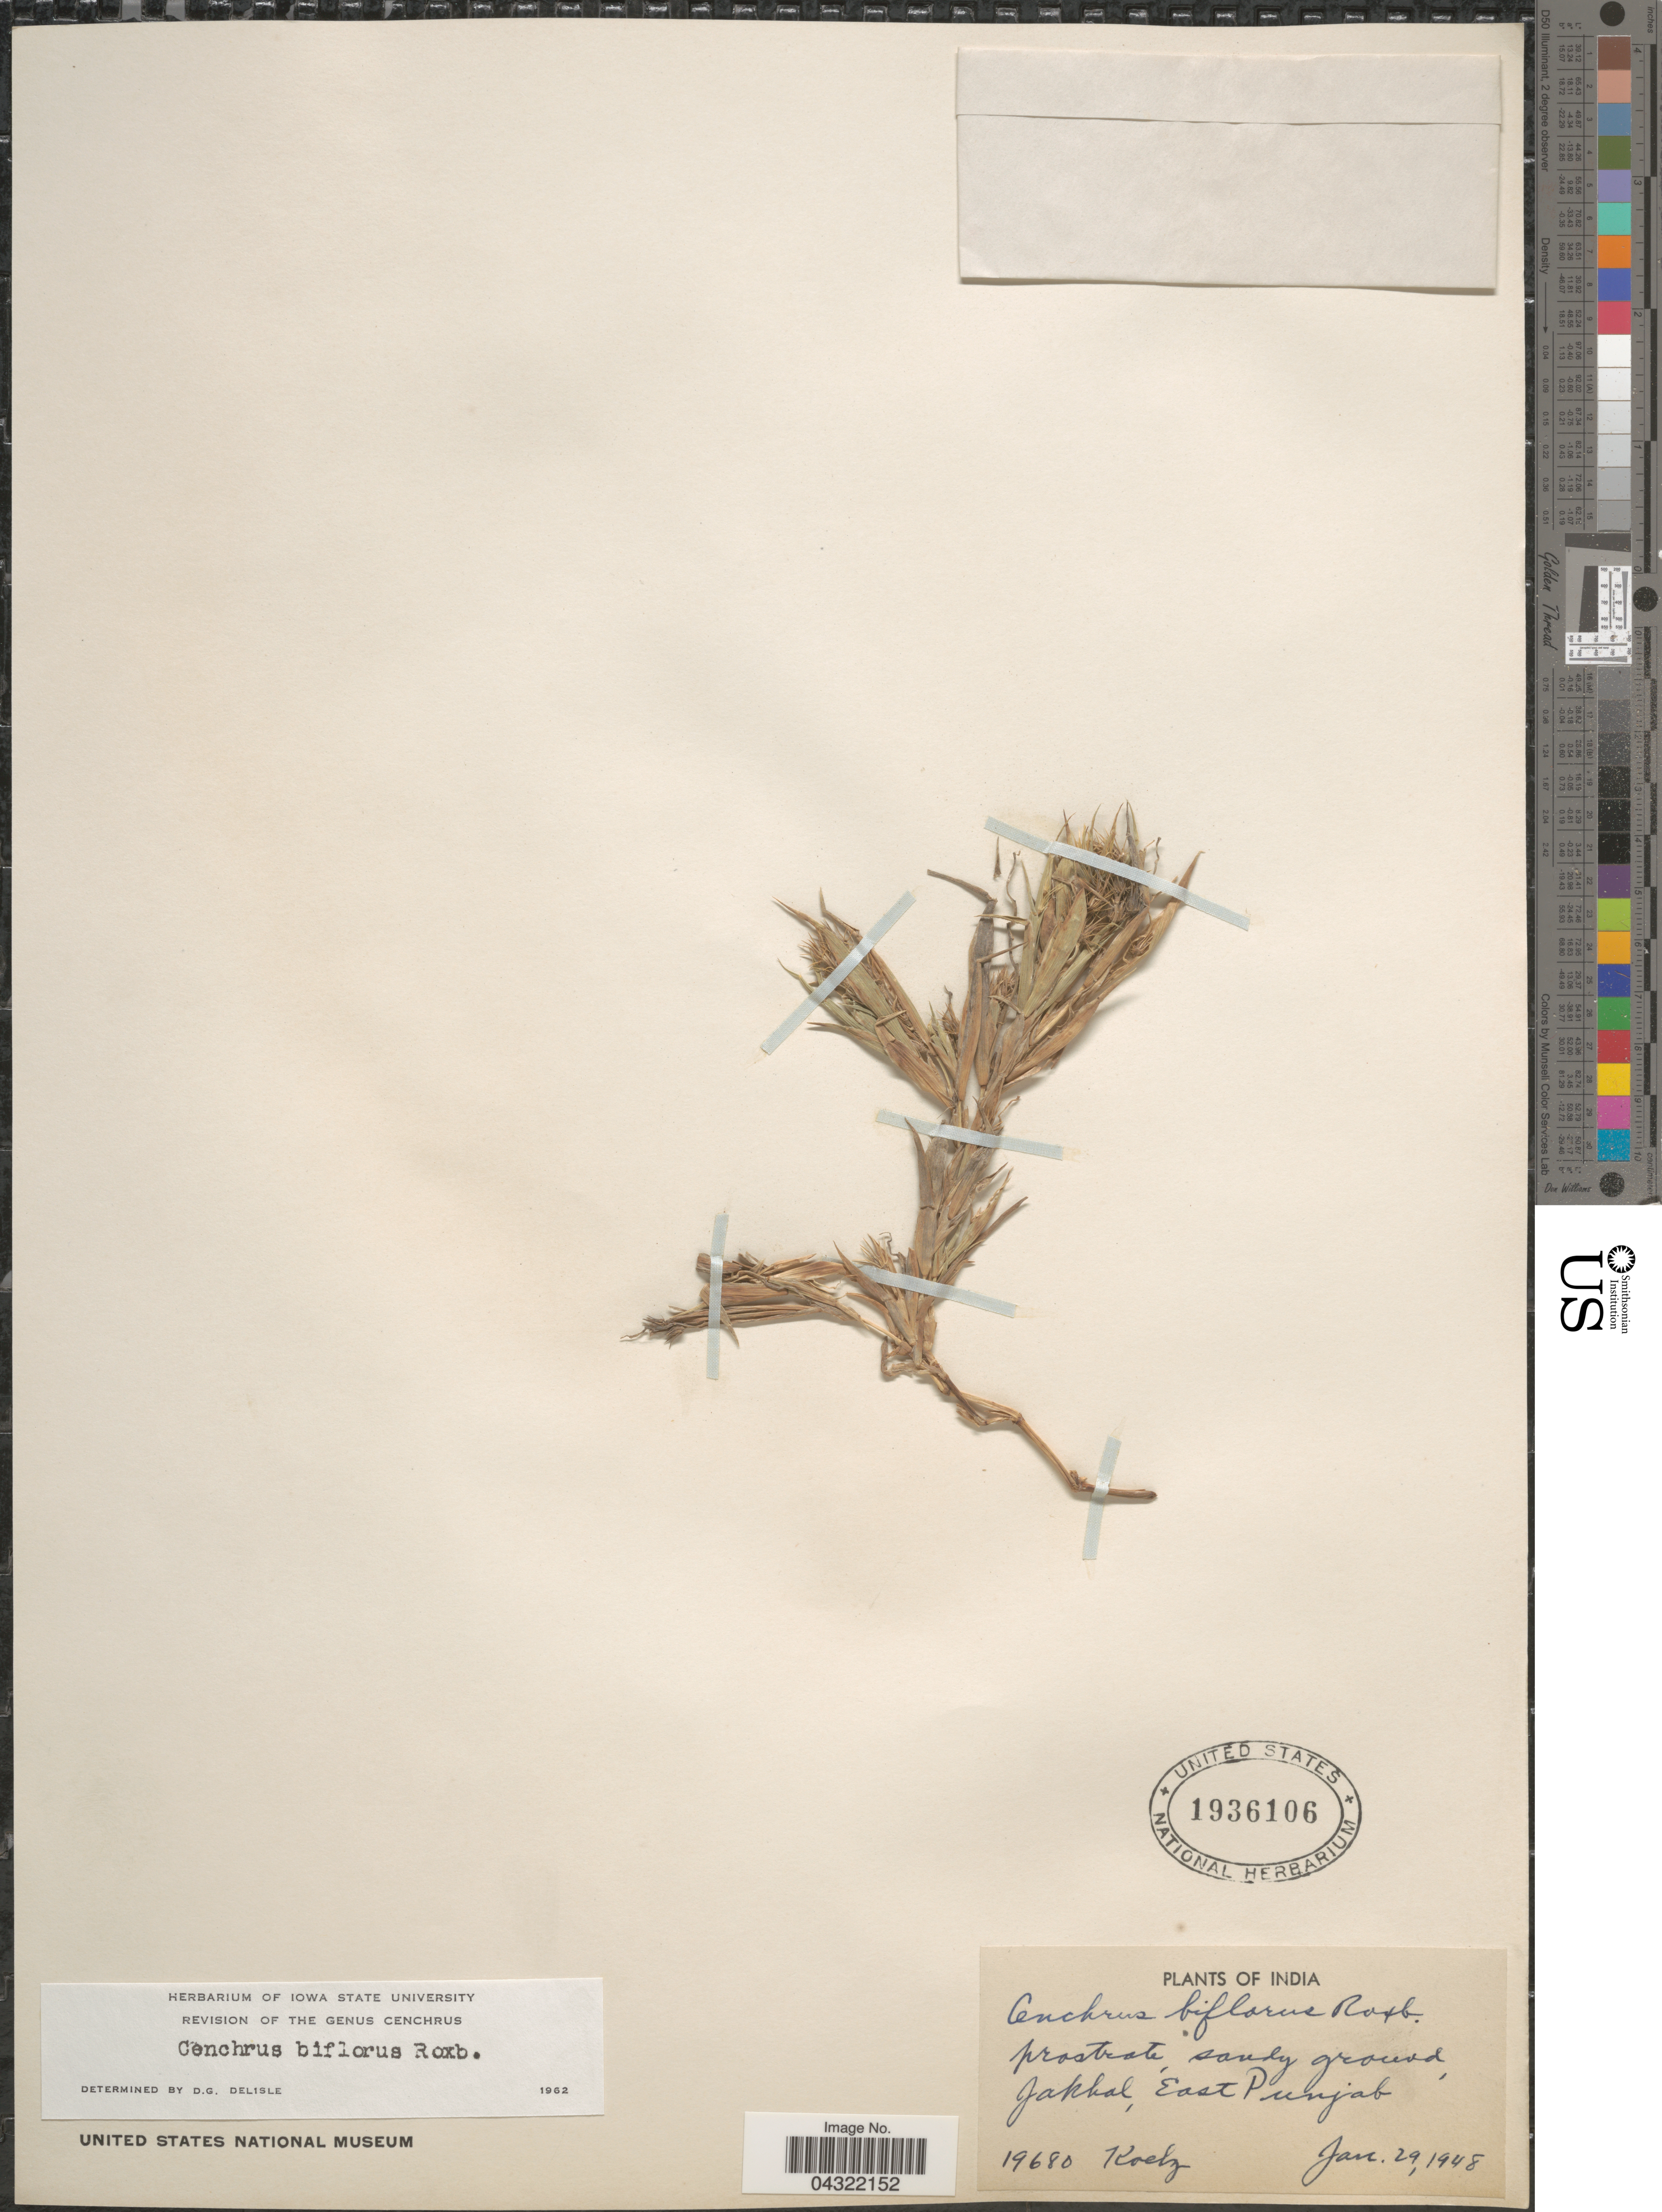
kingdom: Plantae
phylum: Tracheophyta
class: Liliopsida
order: Poales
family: Poaceae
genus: Cenchrus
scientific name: Cenchrus biflorus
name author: Roxb.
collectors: Koelz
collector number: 19680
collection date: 1948-01-29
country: India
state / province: Punjab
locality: Prostrate, sandy ground, Jakhal, East Punjab.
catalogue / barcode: US 1936106